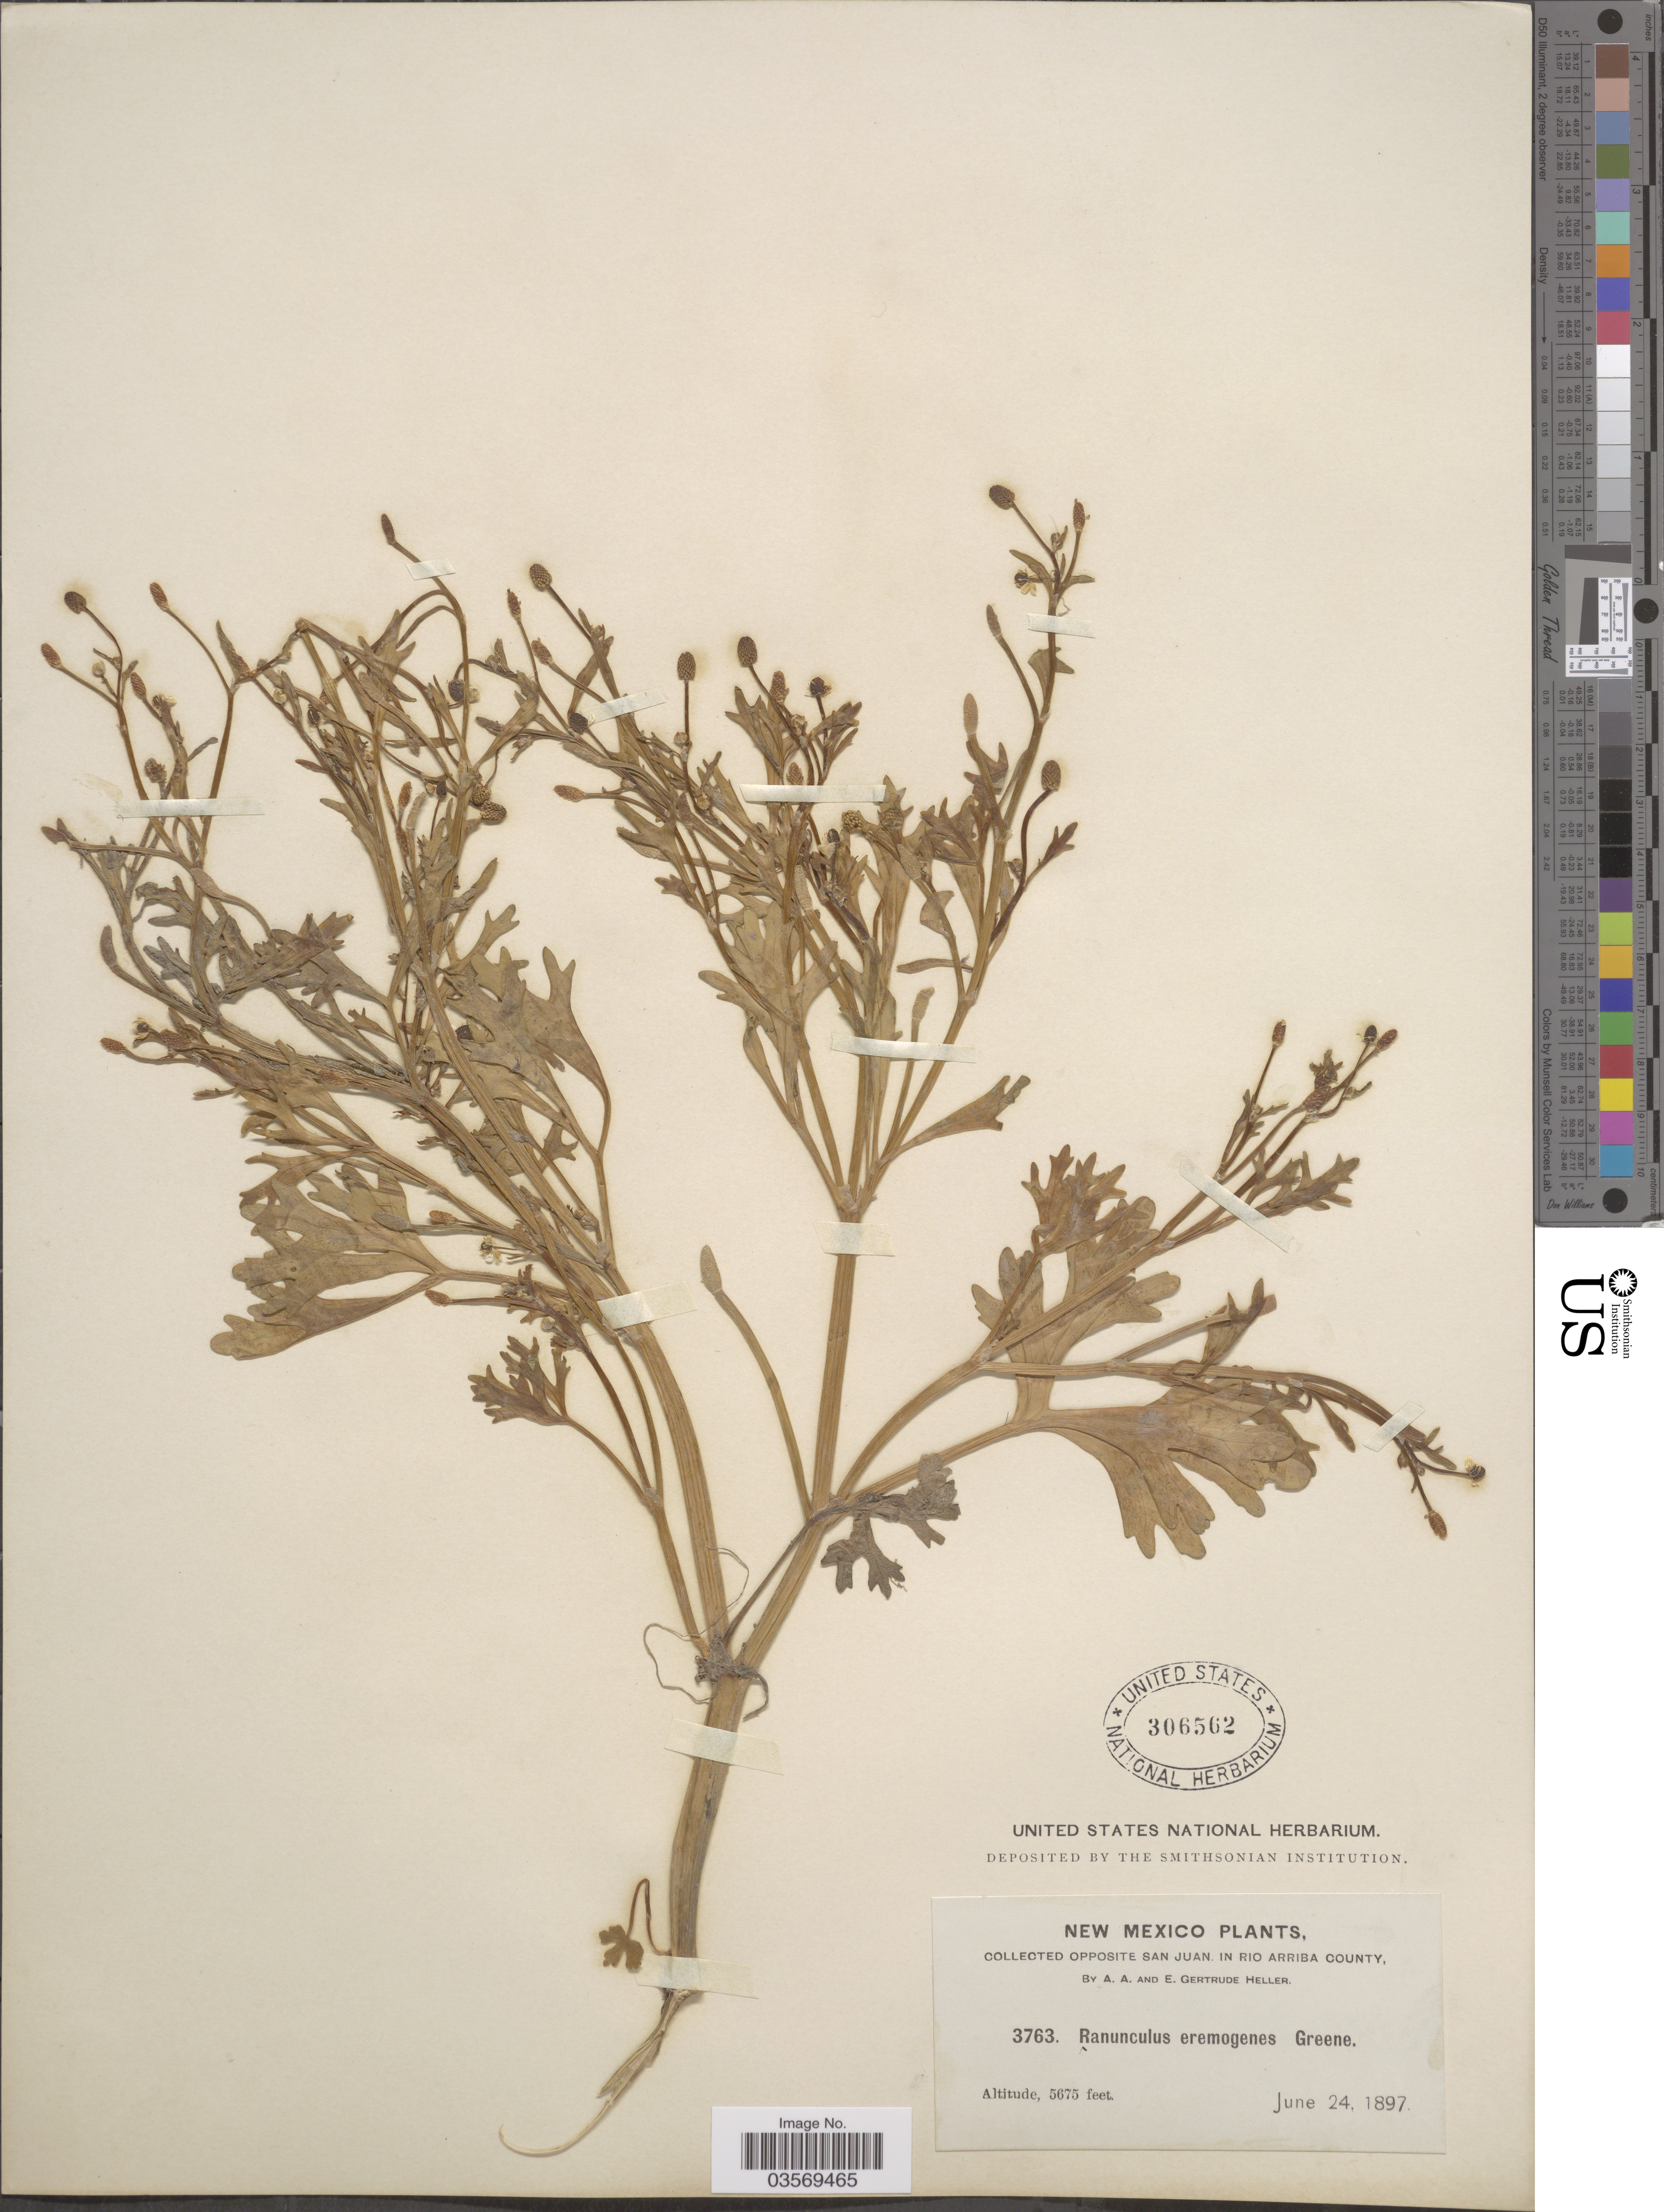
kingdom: Plantae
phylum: Tracheophyta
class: Magnoliopsida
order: Ranunculales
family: Ranunculaceae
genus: Ranunculus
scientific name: Ranunculus sceleratus var. multifidus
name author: Nutt.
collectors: A. A. Heller & E. Gertrude Heller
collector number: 3763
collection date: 1897-06-24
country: United States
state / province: New Mexico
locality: Opposite San Juan, in Rio Arriba County.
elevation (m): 1730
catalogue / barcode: US 306562